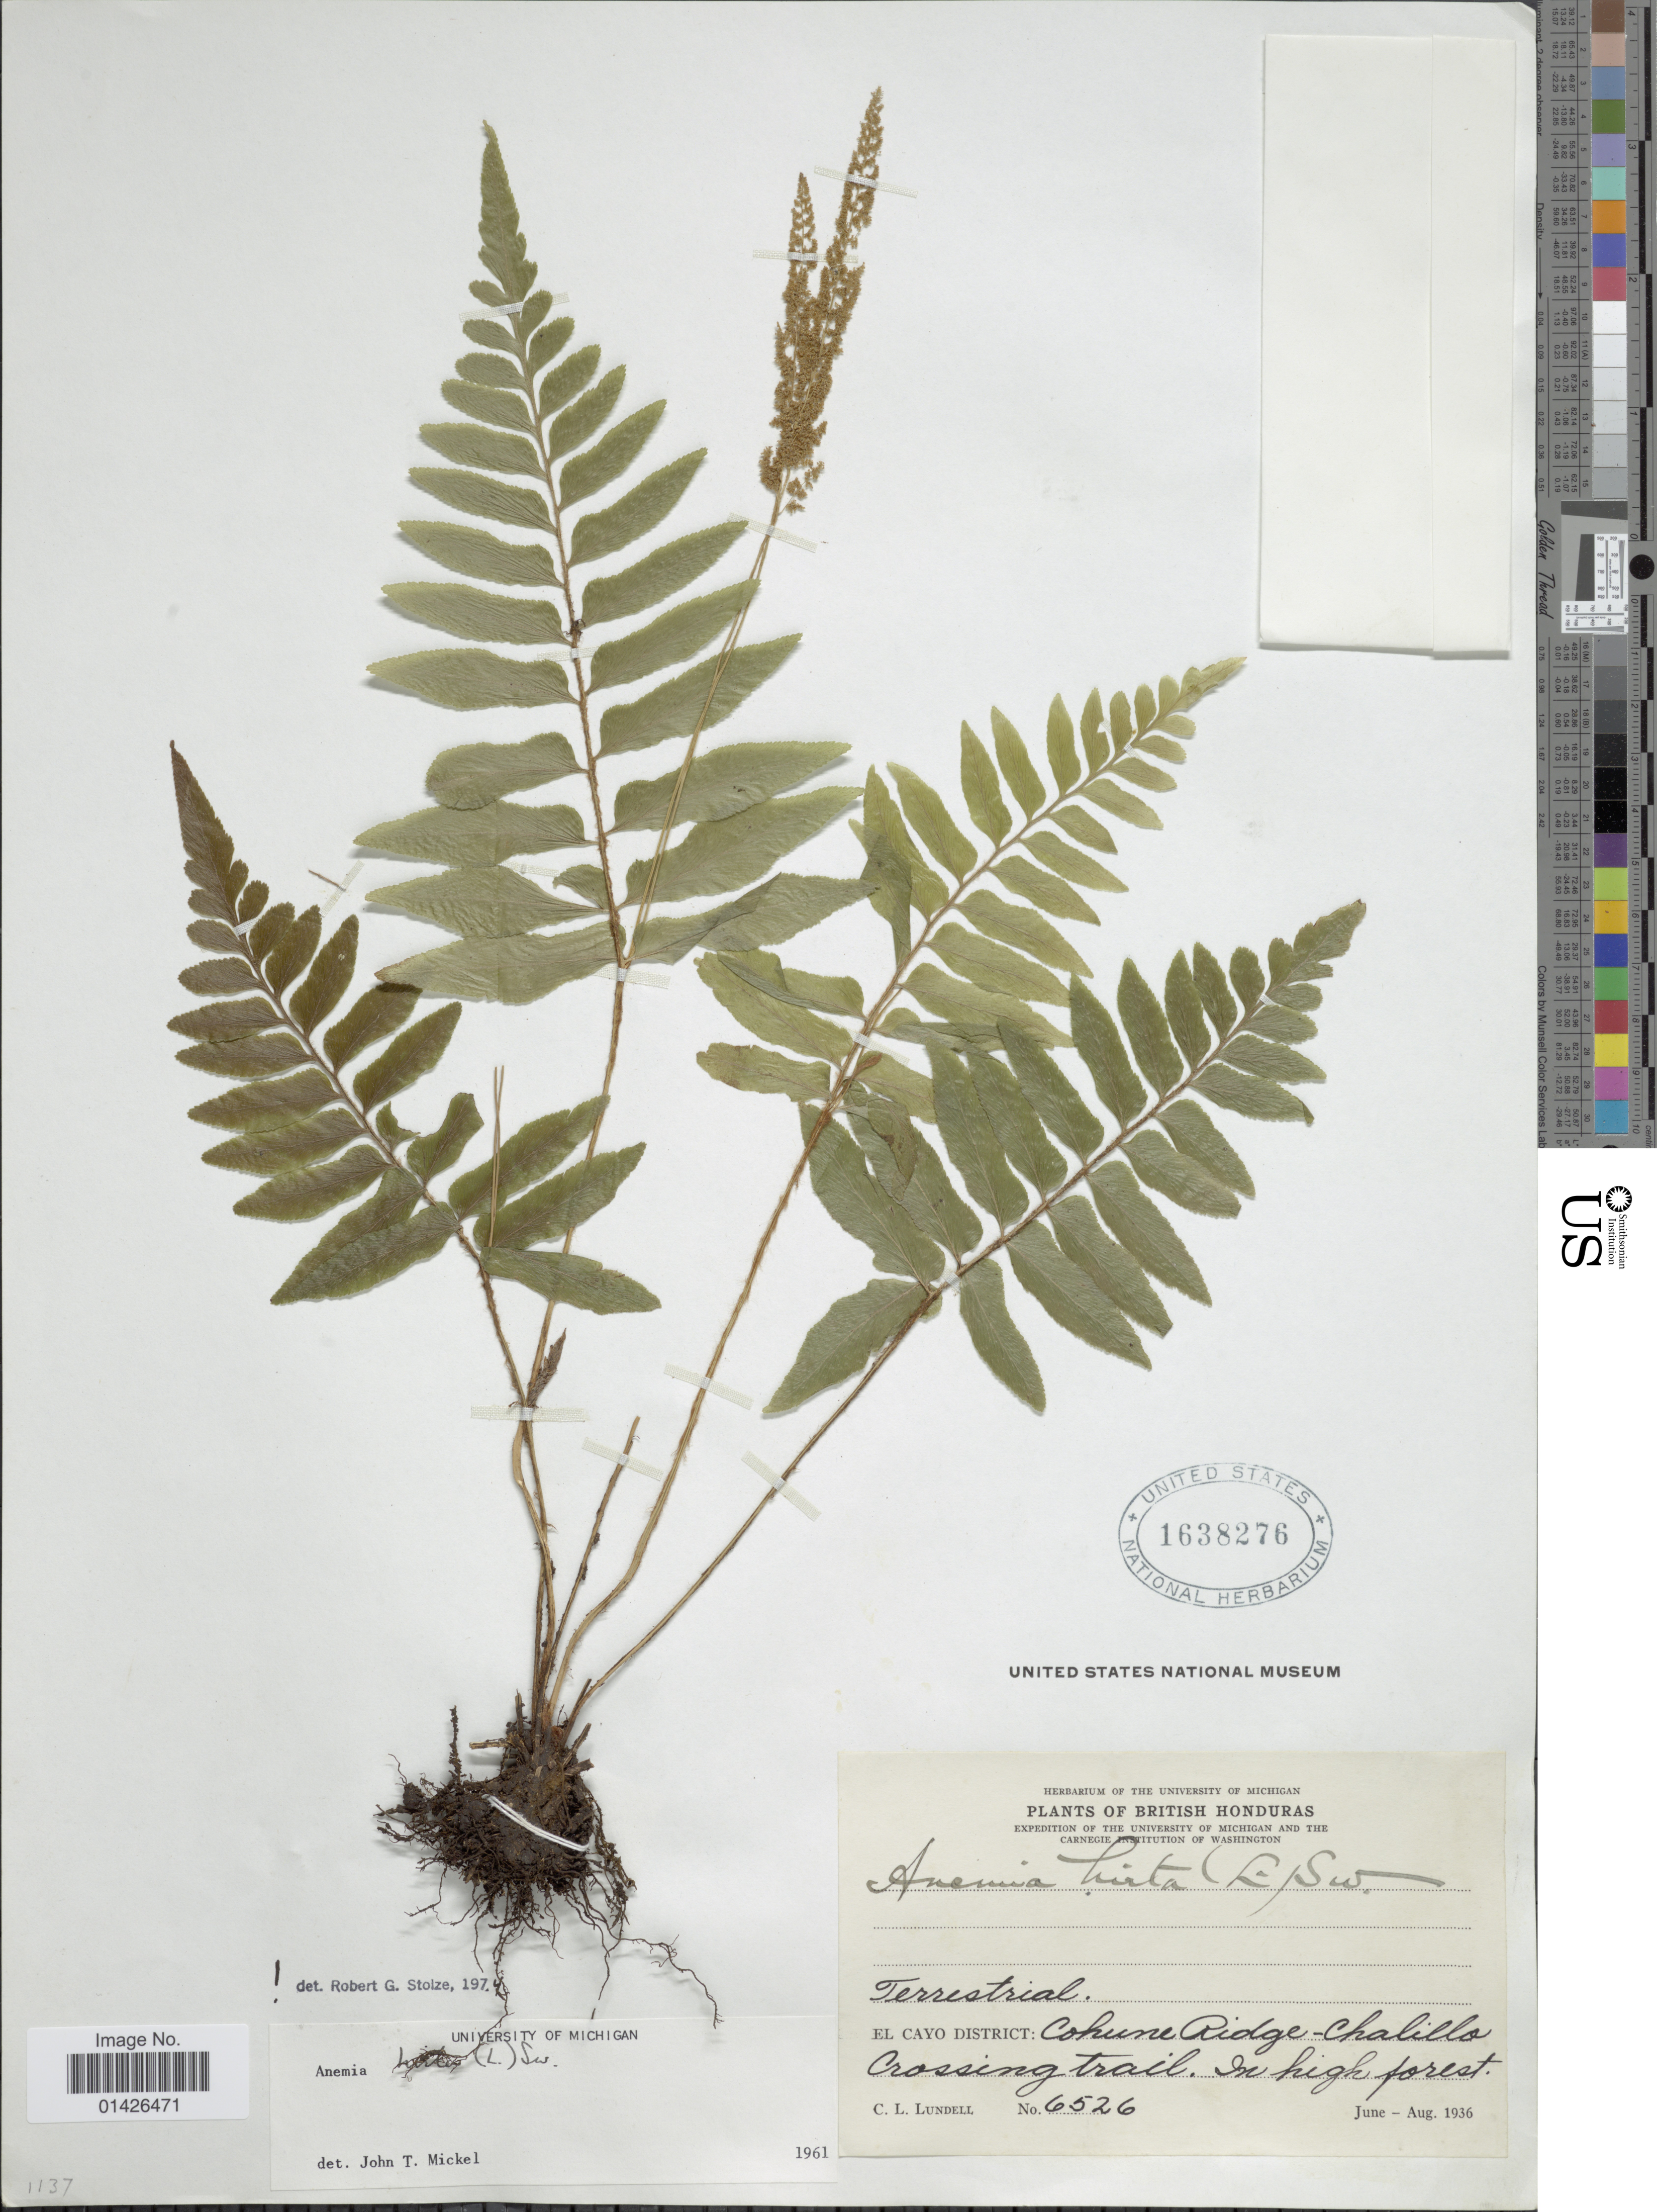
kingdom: Plantae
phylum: Tracheophyta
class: Polypodiopsida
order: Schizaeales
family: Anemiaceae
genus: Anemia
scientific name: Anemia hirta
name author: (L.) Sw.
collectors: C. L. Lundell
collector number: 6526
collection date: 1936-06/1936-08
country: Belize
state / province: Cayo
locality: British Honduras, El Cayo District: Cohune Ridge-Chalillo Crossing trail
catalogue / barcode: US 1638276